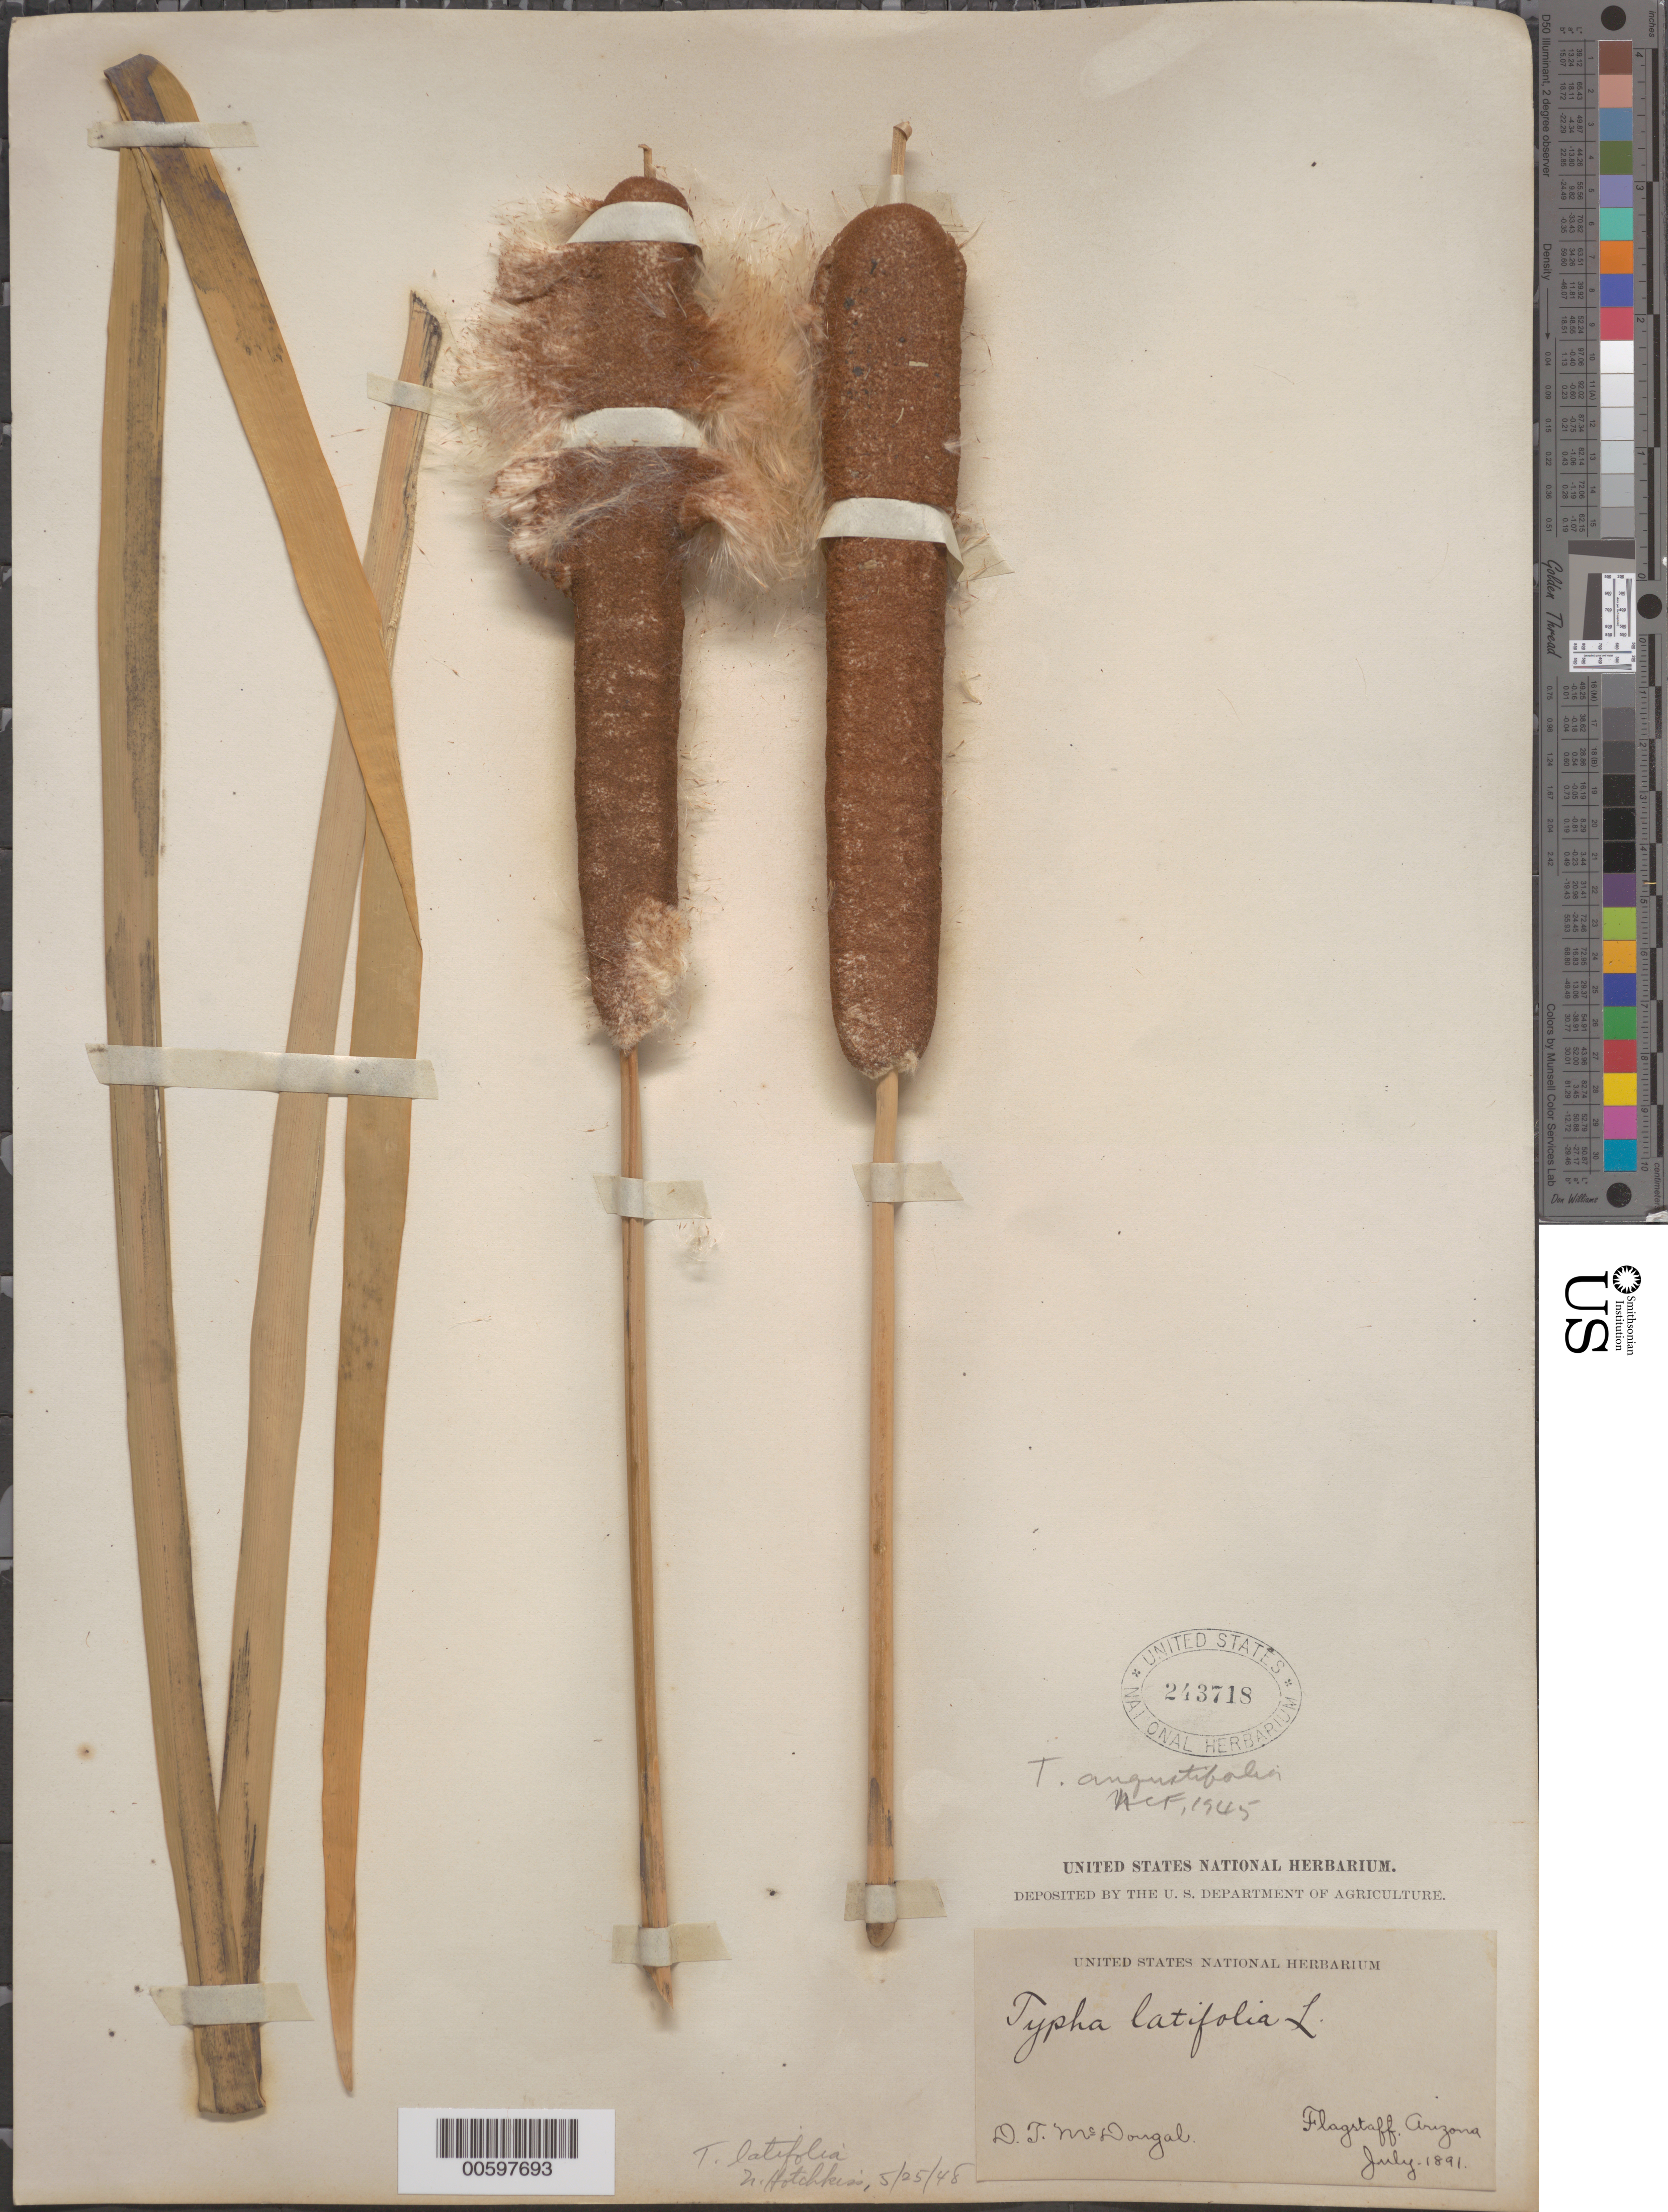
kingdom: Plantae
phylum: Tracheophyta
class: Liliopsida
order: Poales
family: Typhaceae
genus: Typha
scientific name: Typha latifolia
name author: L.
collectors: D. McDougal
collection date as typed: Jul 1891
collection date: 1891-07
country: United States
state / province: Arizona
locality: Flagstaff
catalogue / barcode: US 243718